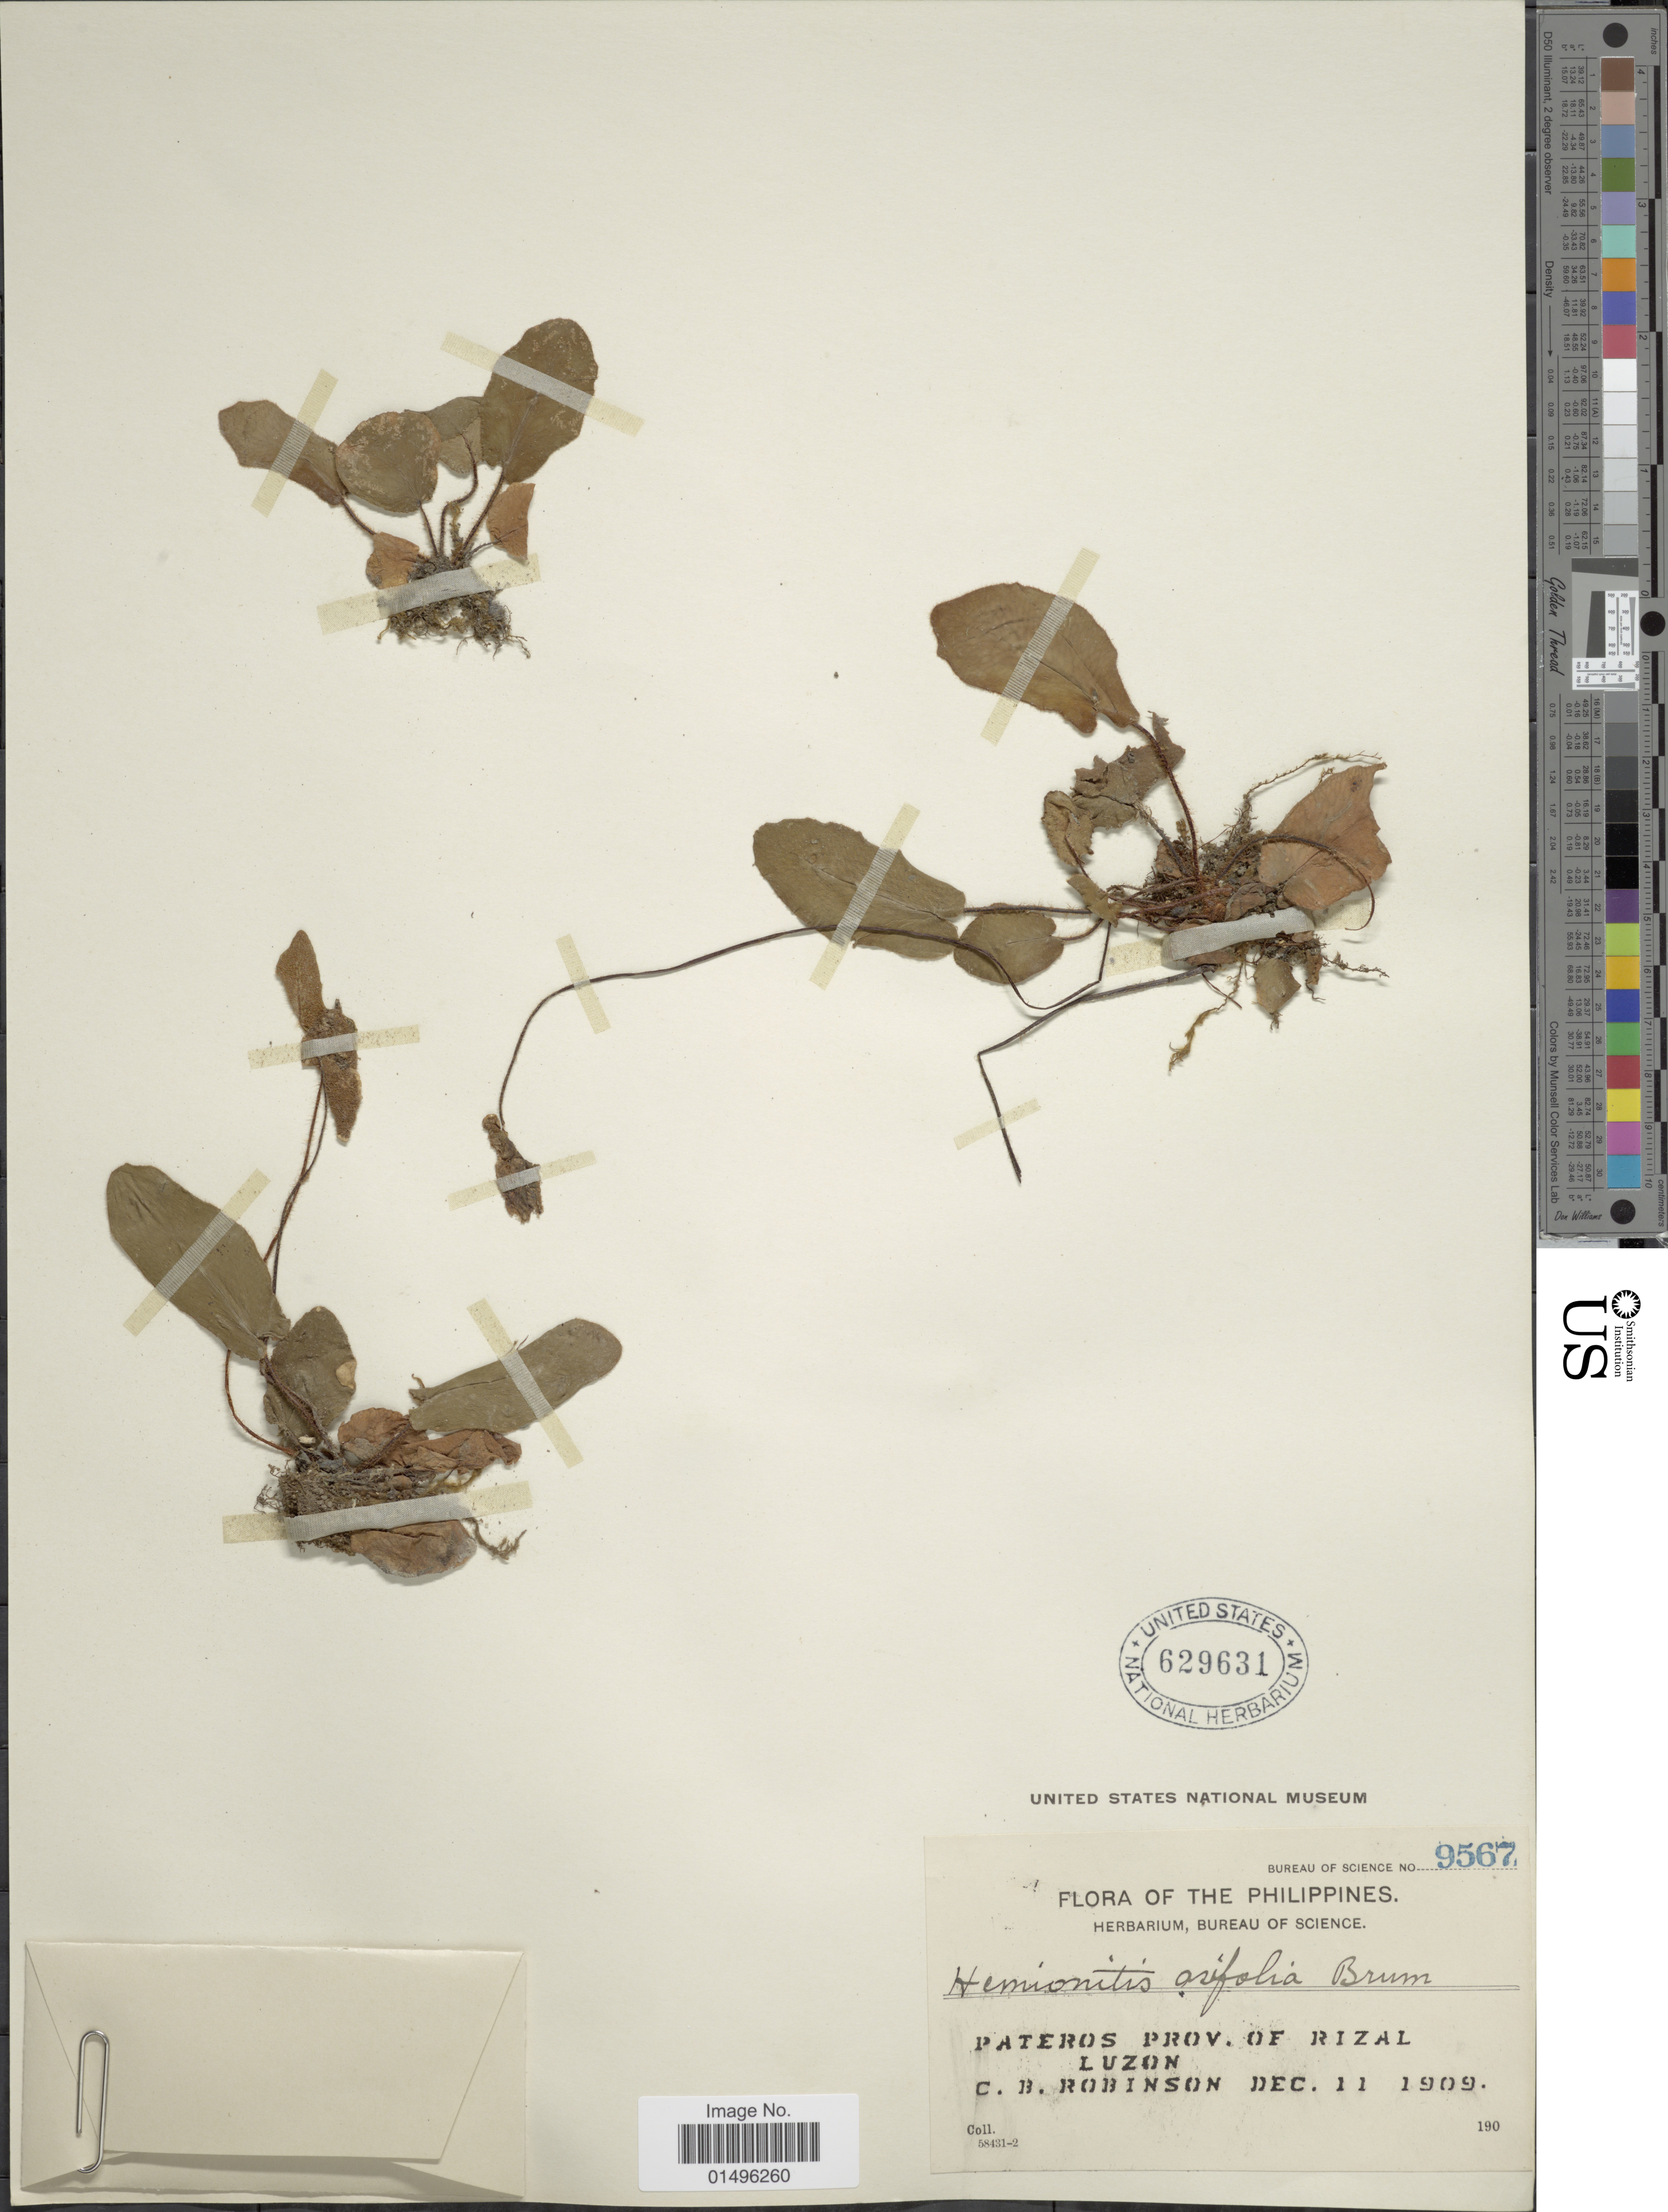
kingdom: Plantae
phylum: Tracheophyta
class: Polypodiopsida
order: Polypodiales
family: Pteridaceae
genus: Parahemionitis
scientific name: Parahemionitis cordata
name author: (Roxb. ex Hook. & Grev.) Fraser-Jenk.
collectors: C. Robinson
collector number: Bureau of Science 9567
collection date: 1909-12-11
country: Philippines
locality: Philippines, Pateros Prov. of Rizal Luzon.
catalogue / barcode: US 629631